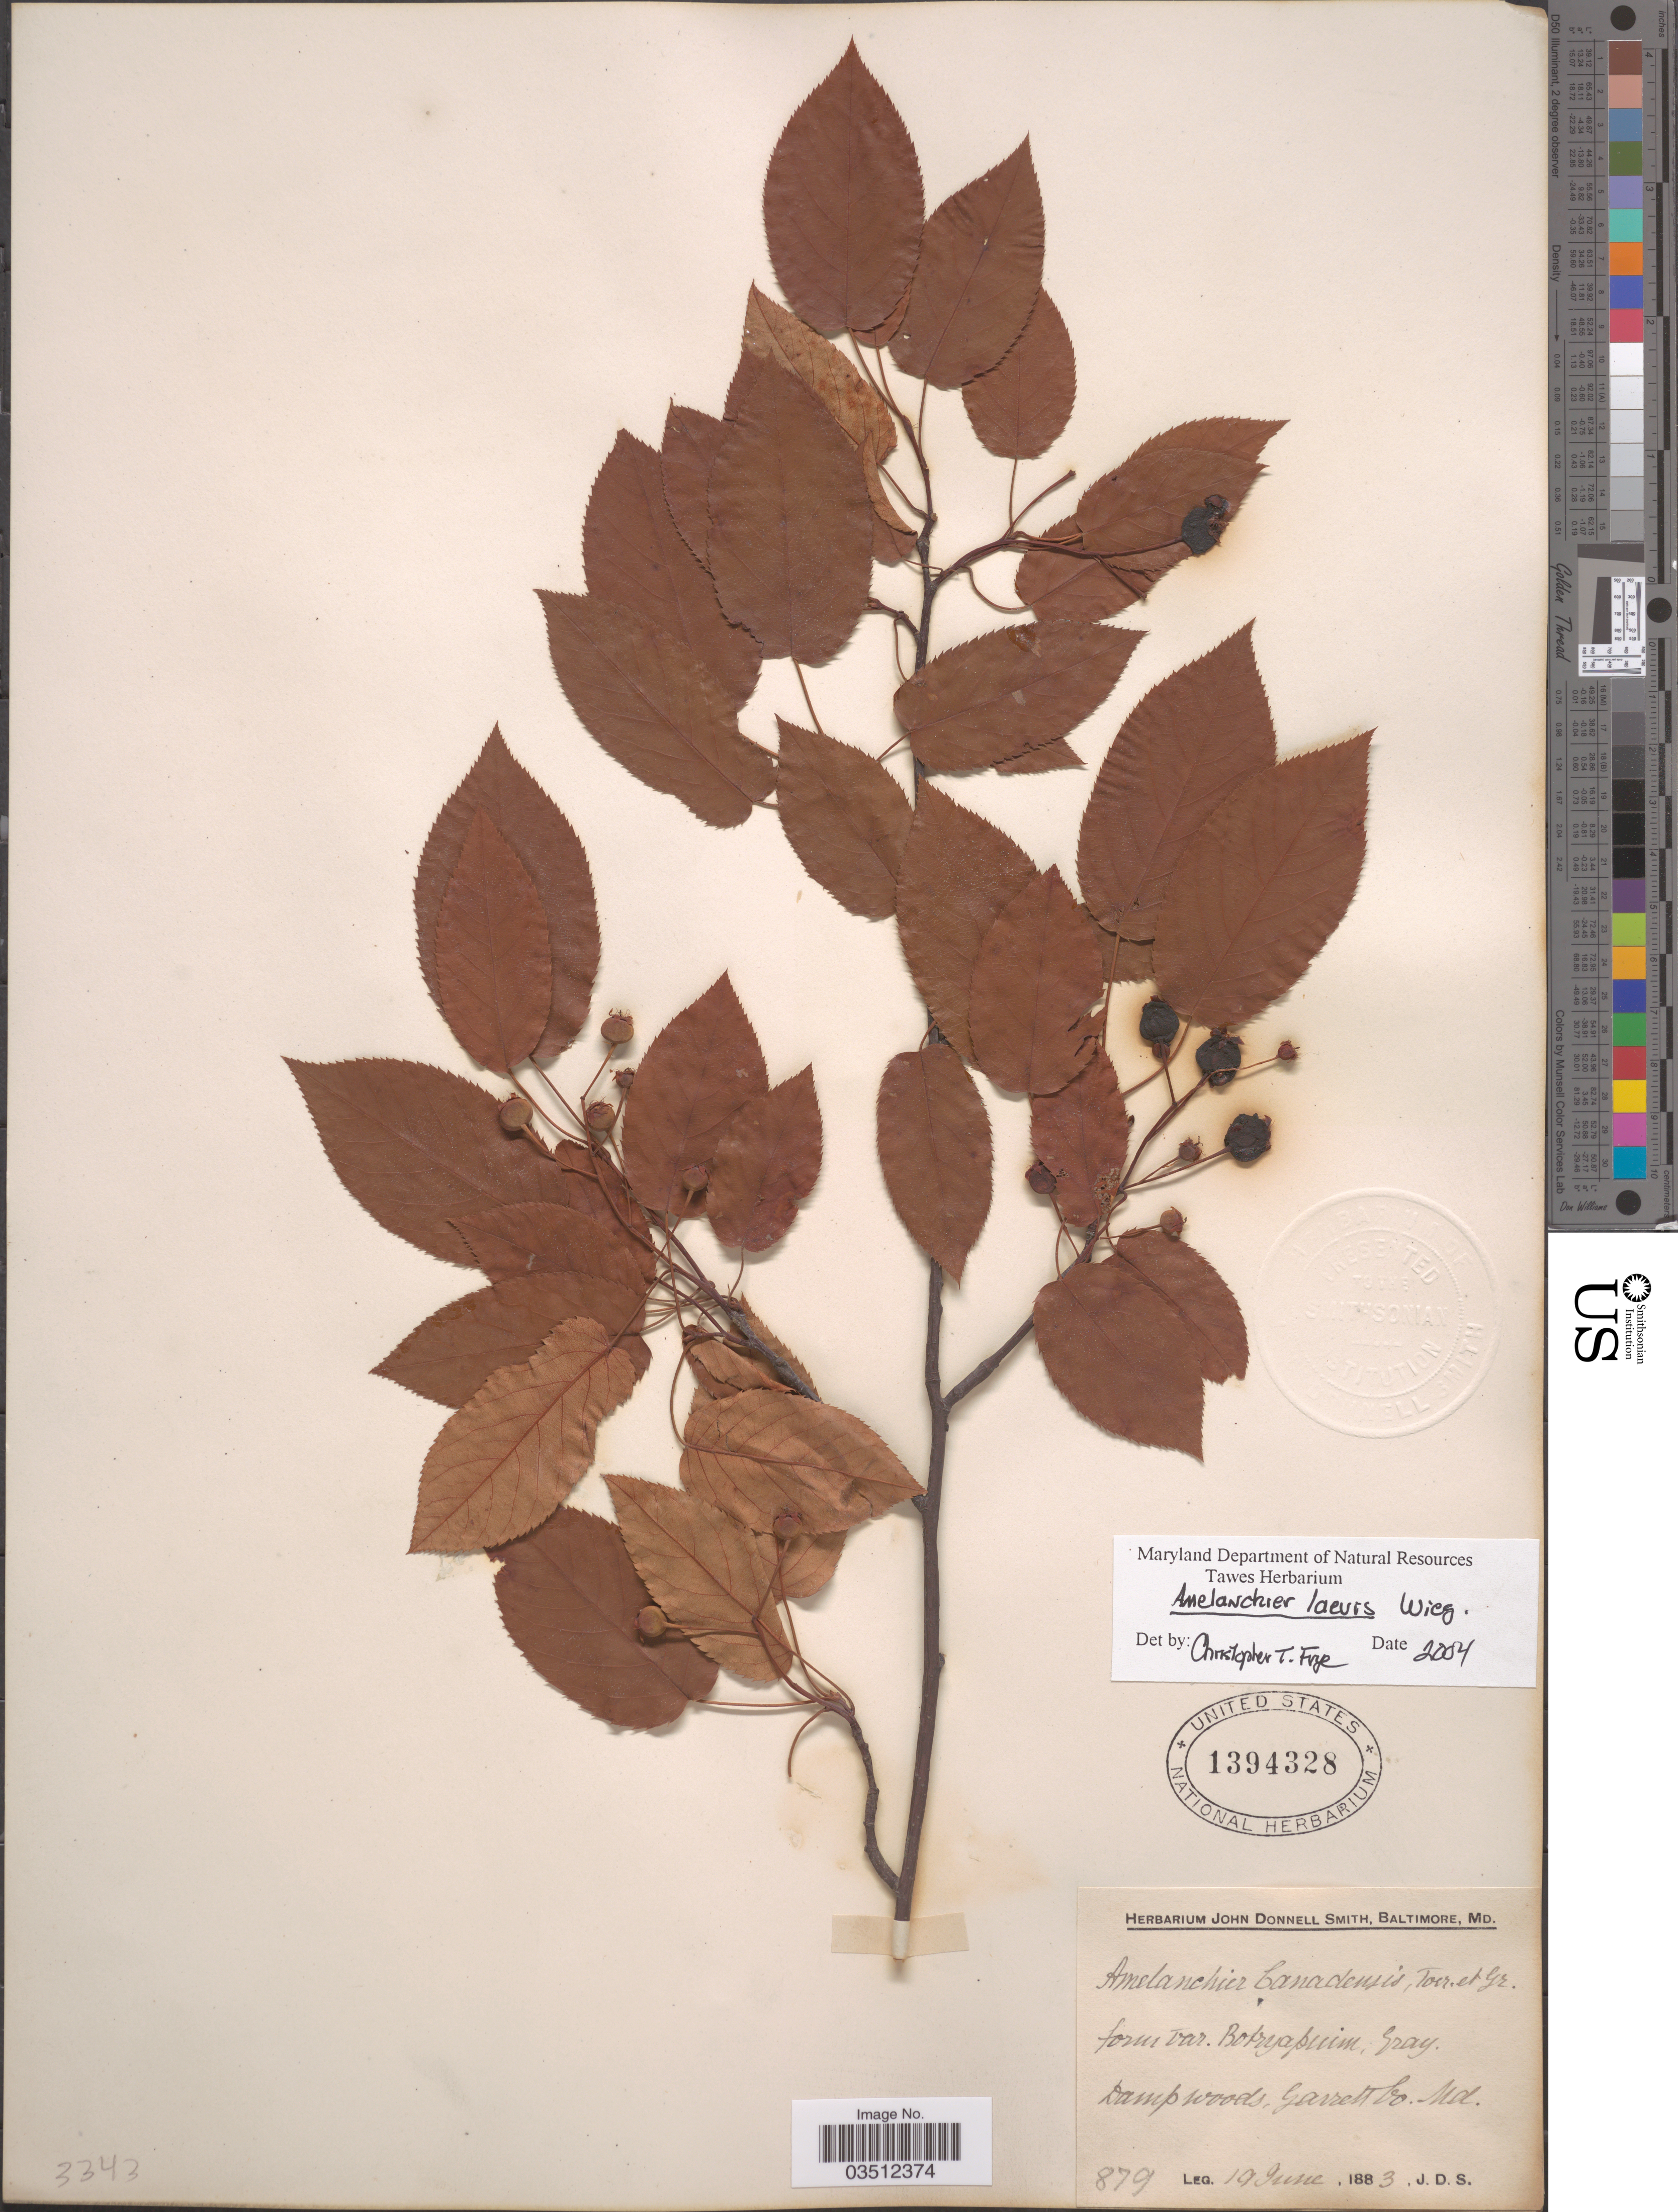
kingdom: Plantae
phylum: Tracheophyta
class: Magnoliopsida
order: Rosales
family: Rosaceae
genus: Amelanchier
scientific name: Amelanchier laevis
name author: Wiegand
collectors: J. Donnell Smith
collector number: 879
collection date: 1883-06-19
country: United States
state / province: Maryland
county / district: Garrett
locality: Damp woods, Garrett Co.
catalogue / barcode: US 1394328